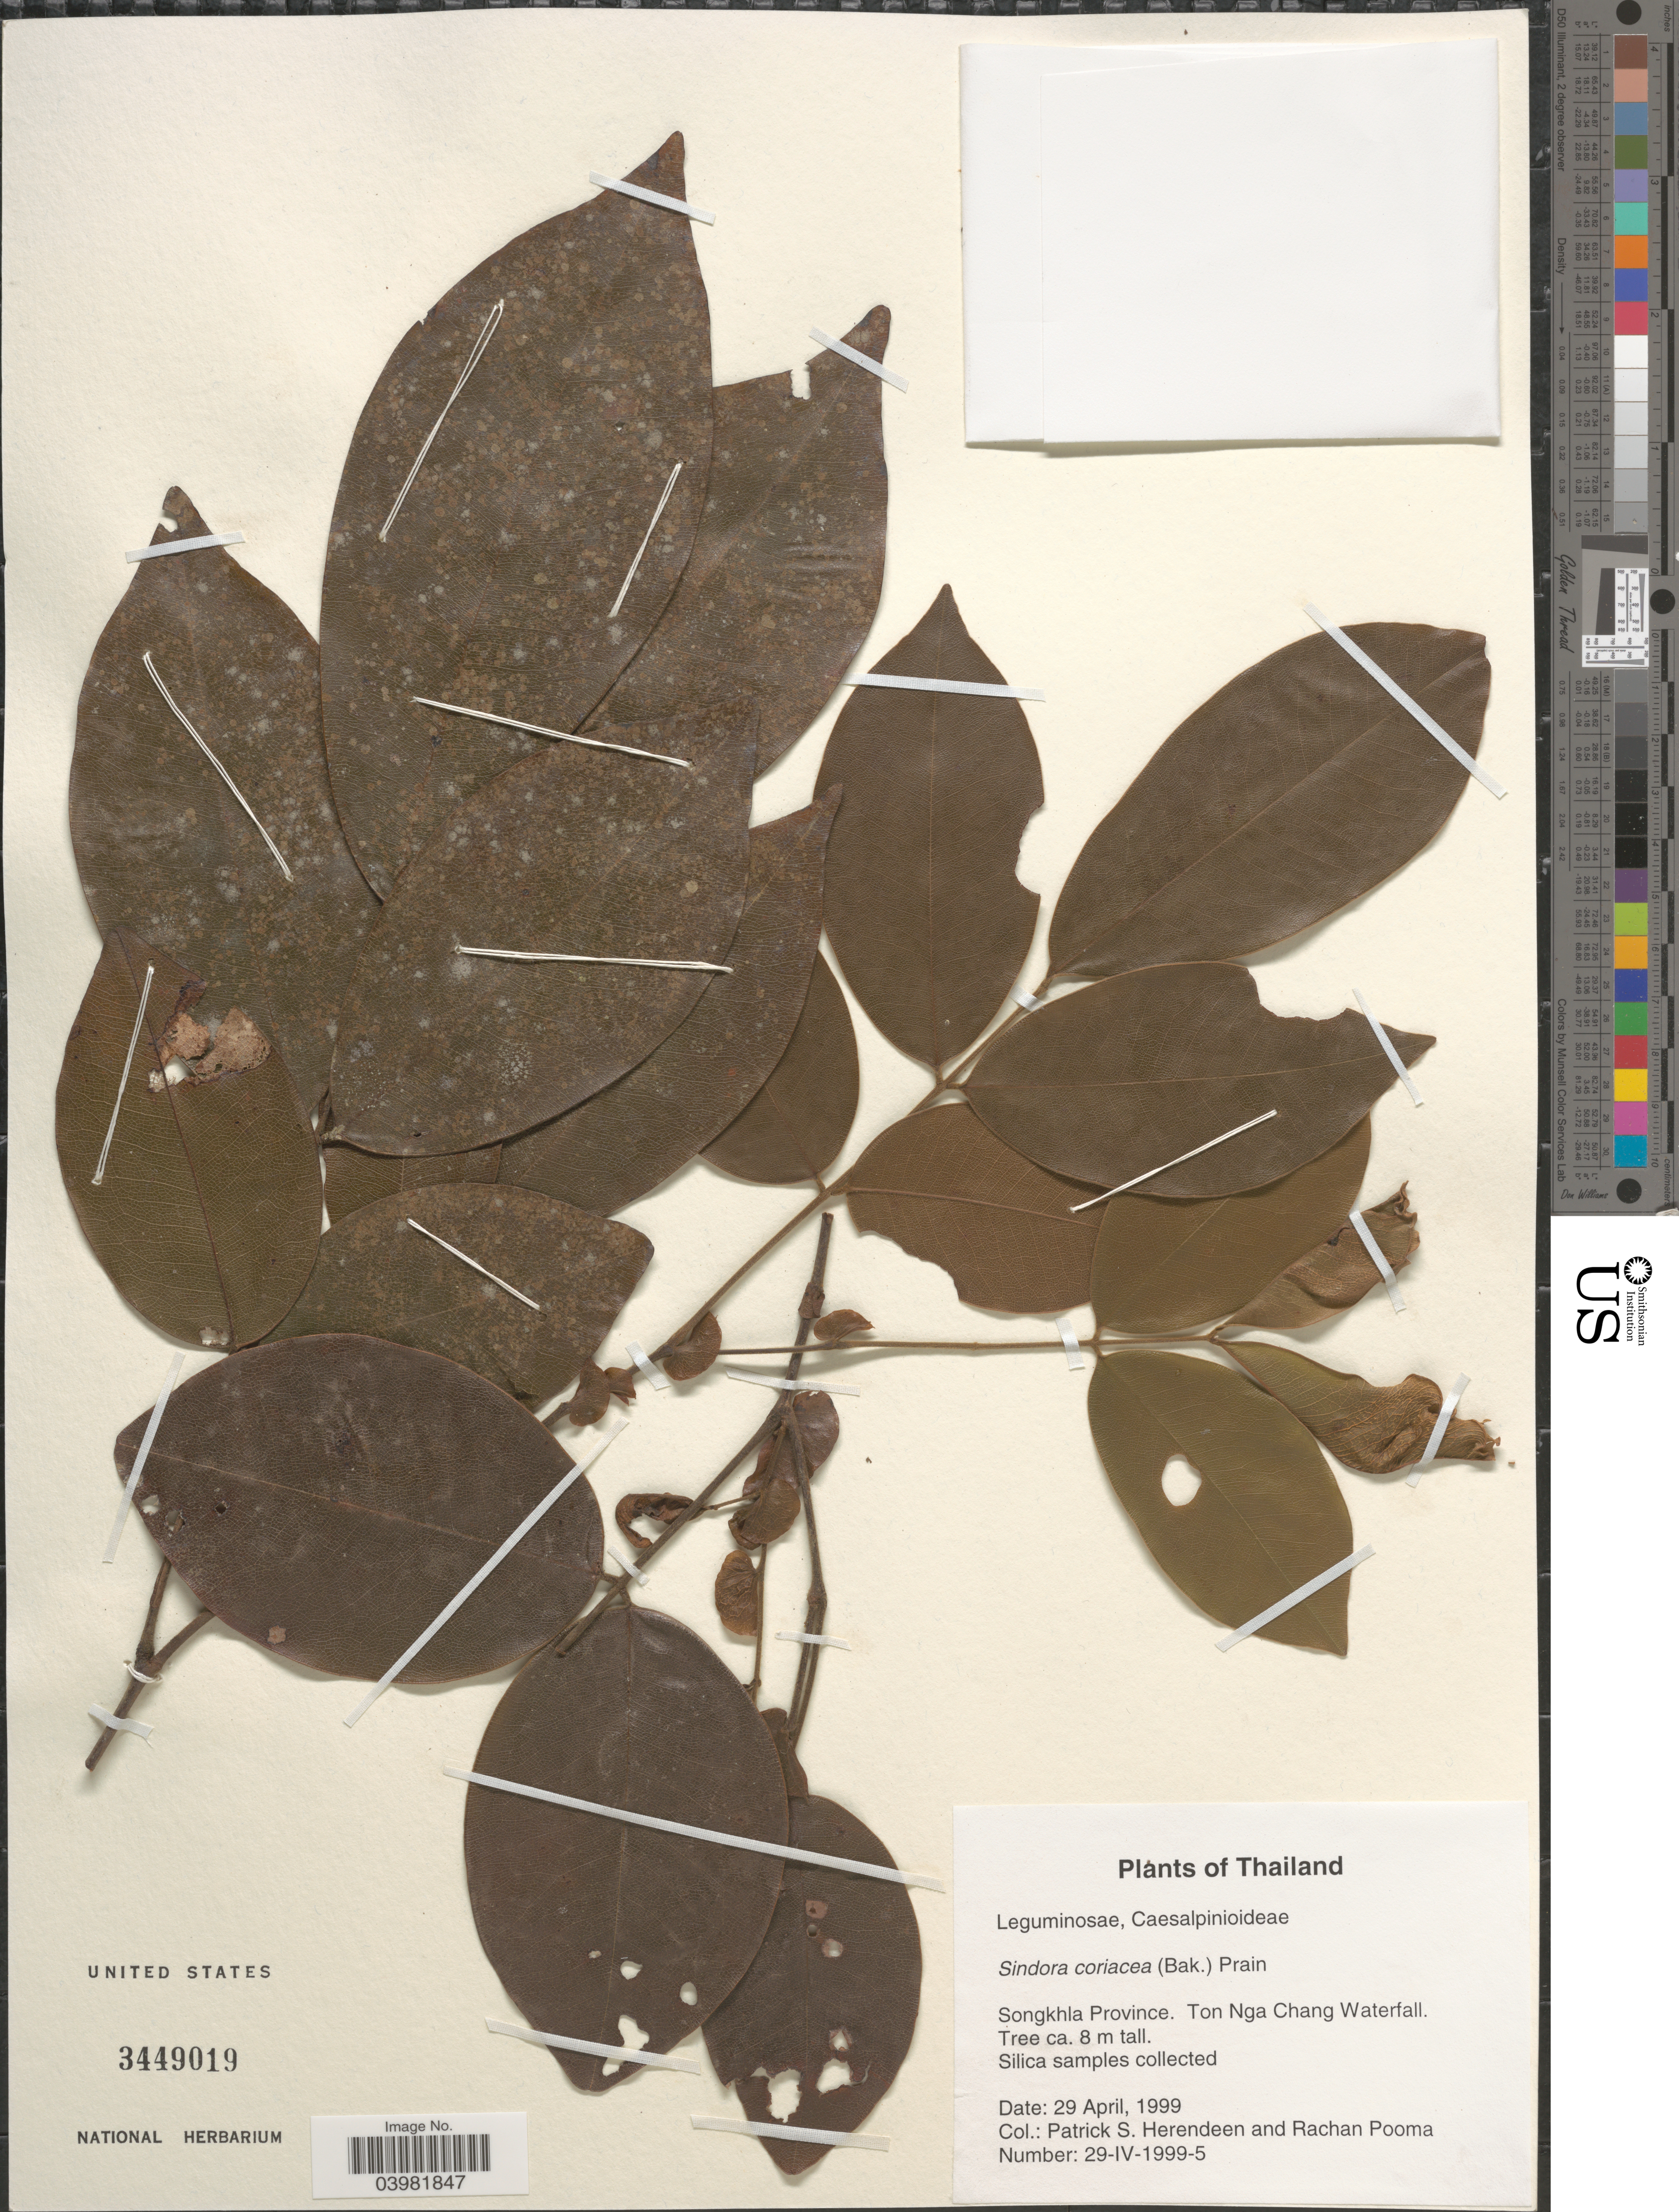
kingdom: Plantae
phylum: Tracheophyta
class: Magnoliopsida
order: Fabales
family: Fabaceae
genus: Sindora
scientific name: Sindora coriacea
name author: (Baker) Prain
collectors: P. S. Herendeen & R. Pooma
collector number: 29-IV-1999-5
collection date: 1999-04-29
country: Thailand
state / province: Songkhla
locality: Ton Nga Chang Waterfall.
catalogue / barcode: US 3449019